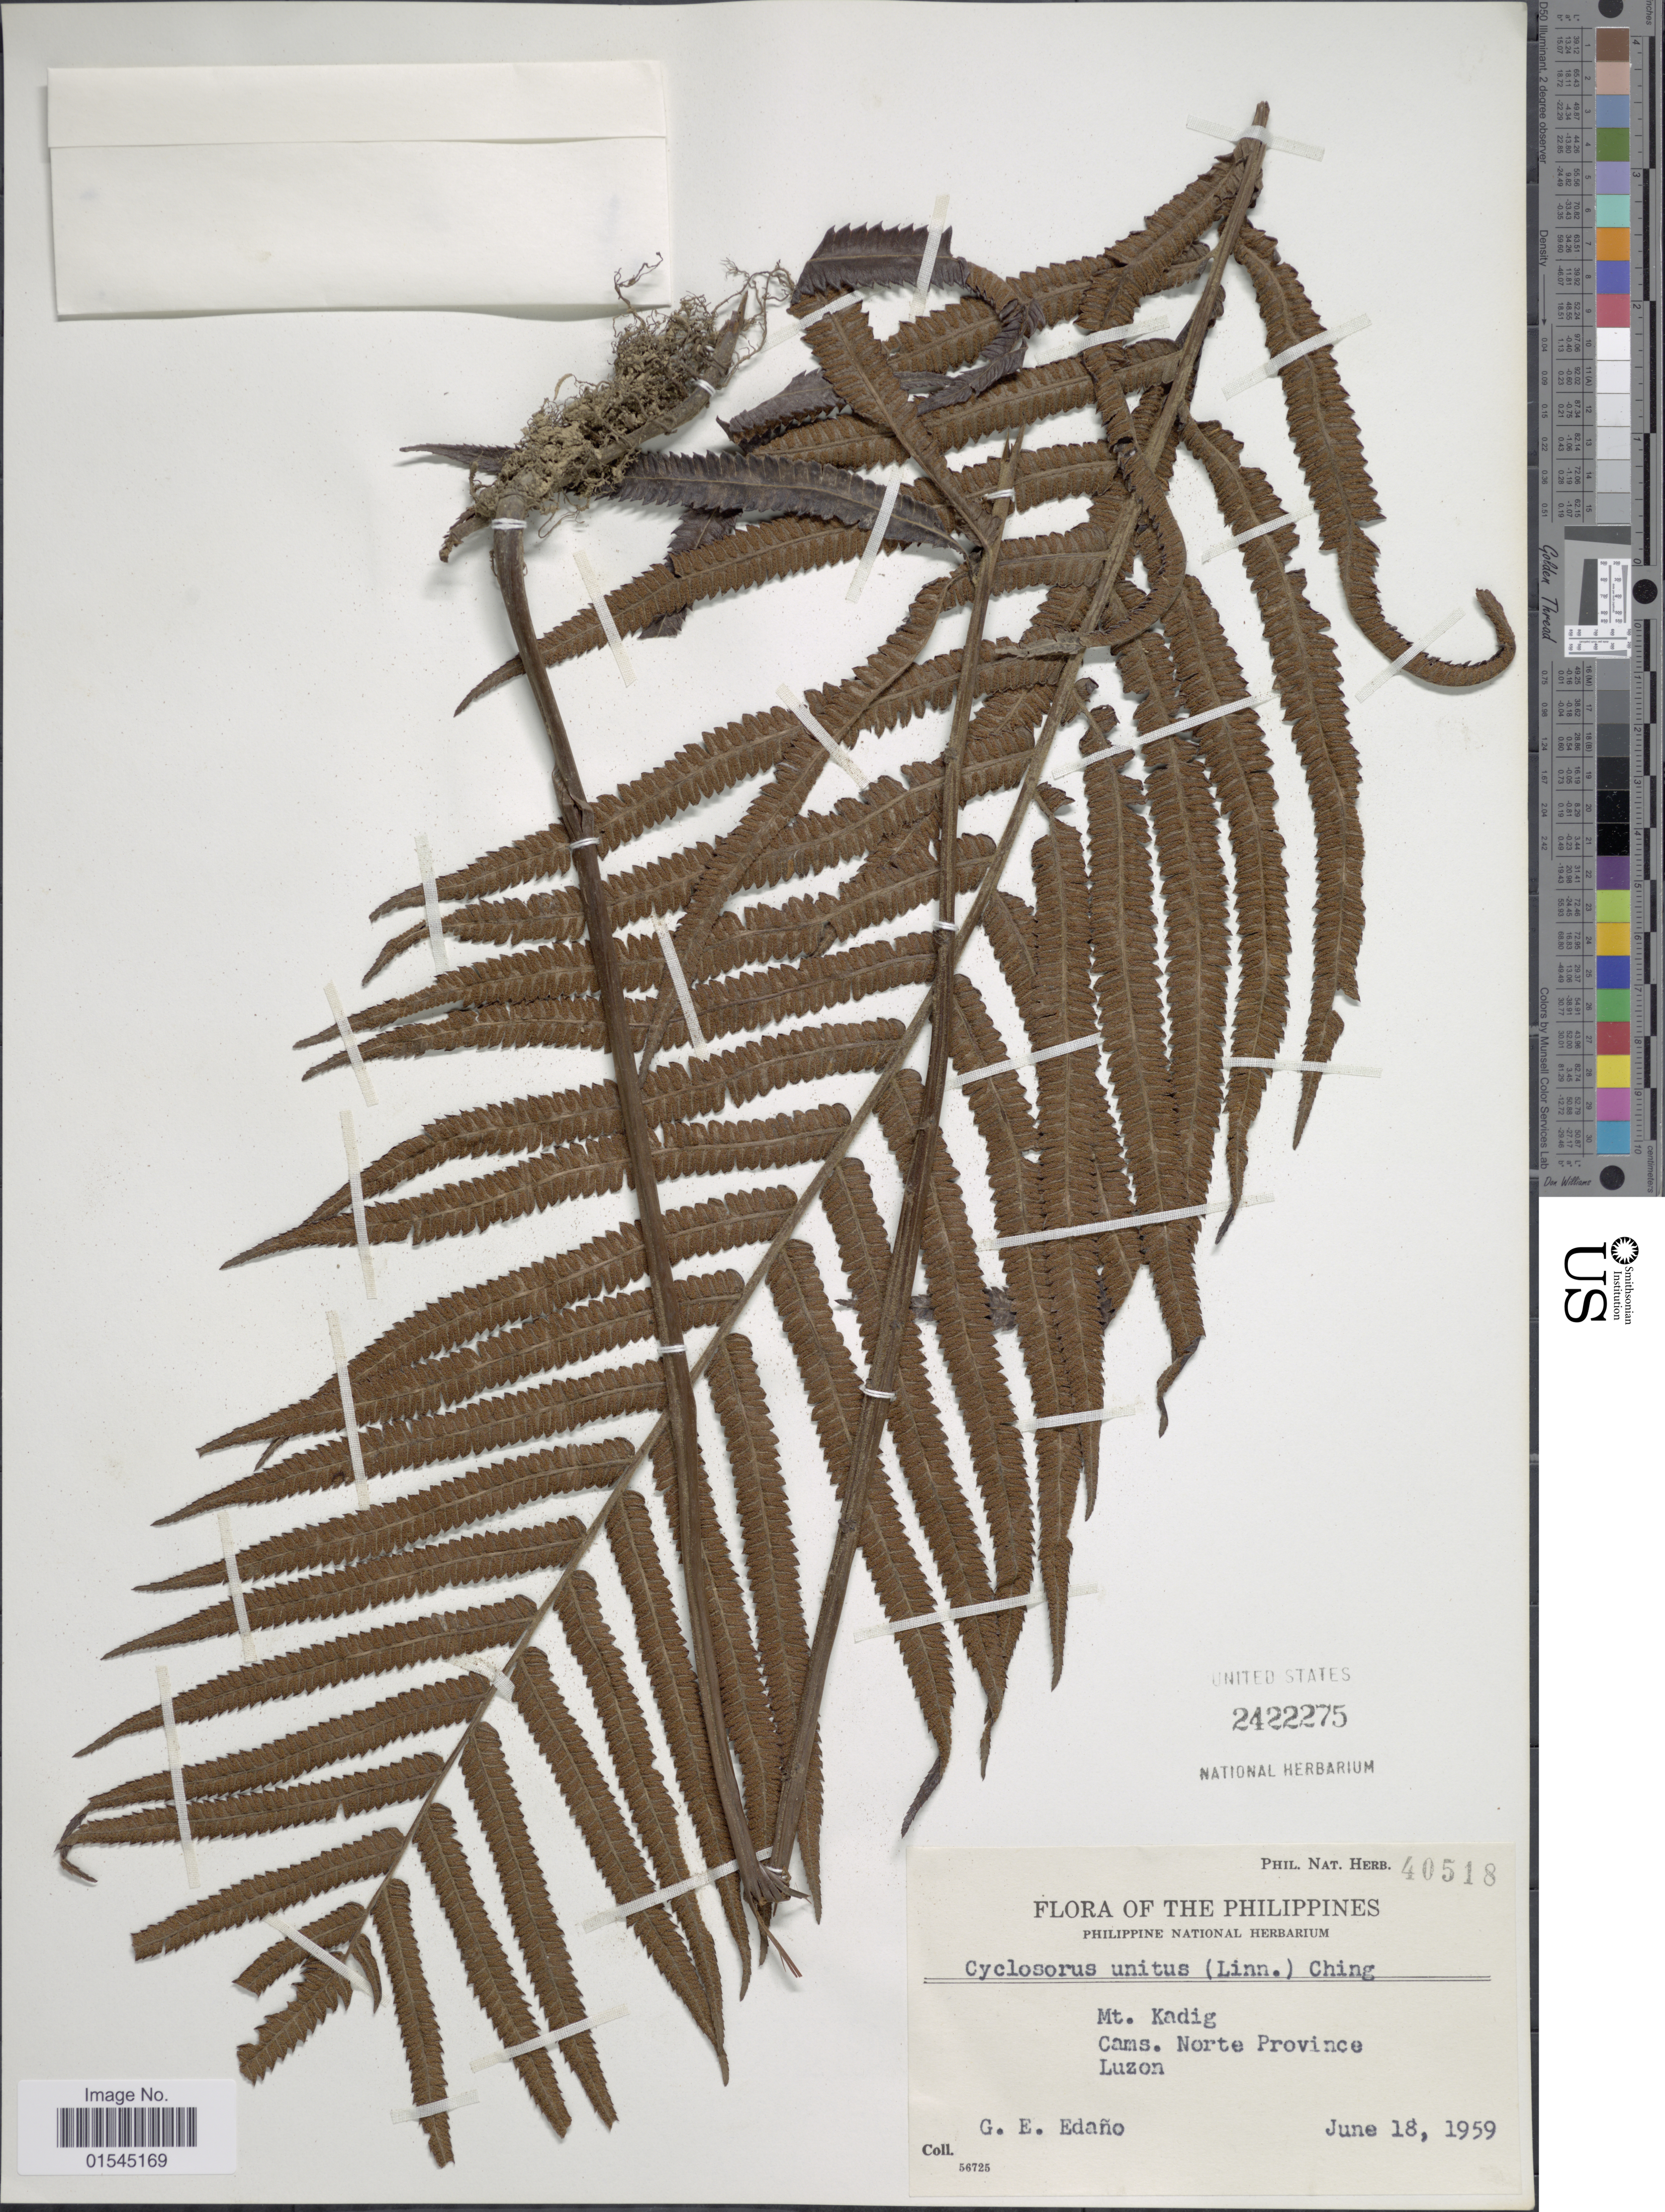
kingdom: Plantae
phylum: Tracheophyta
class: Polypodiopsida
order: Polypodiales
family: Thelypteridaceae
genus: Sphaerostephanos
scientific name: Sphaerostephanos unitus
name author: (L.) Holttum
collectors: G. E. Edaño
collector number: Phil. Nat. Herb. 40518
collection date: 1959-06-18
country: Philippines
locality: Mt. Kadig, Cams. Norte Province. Luzon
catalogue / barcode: US 2422275